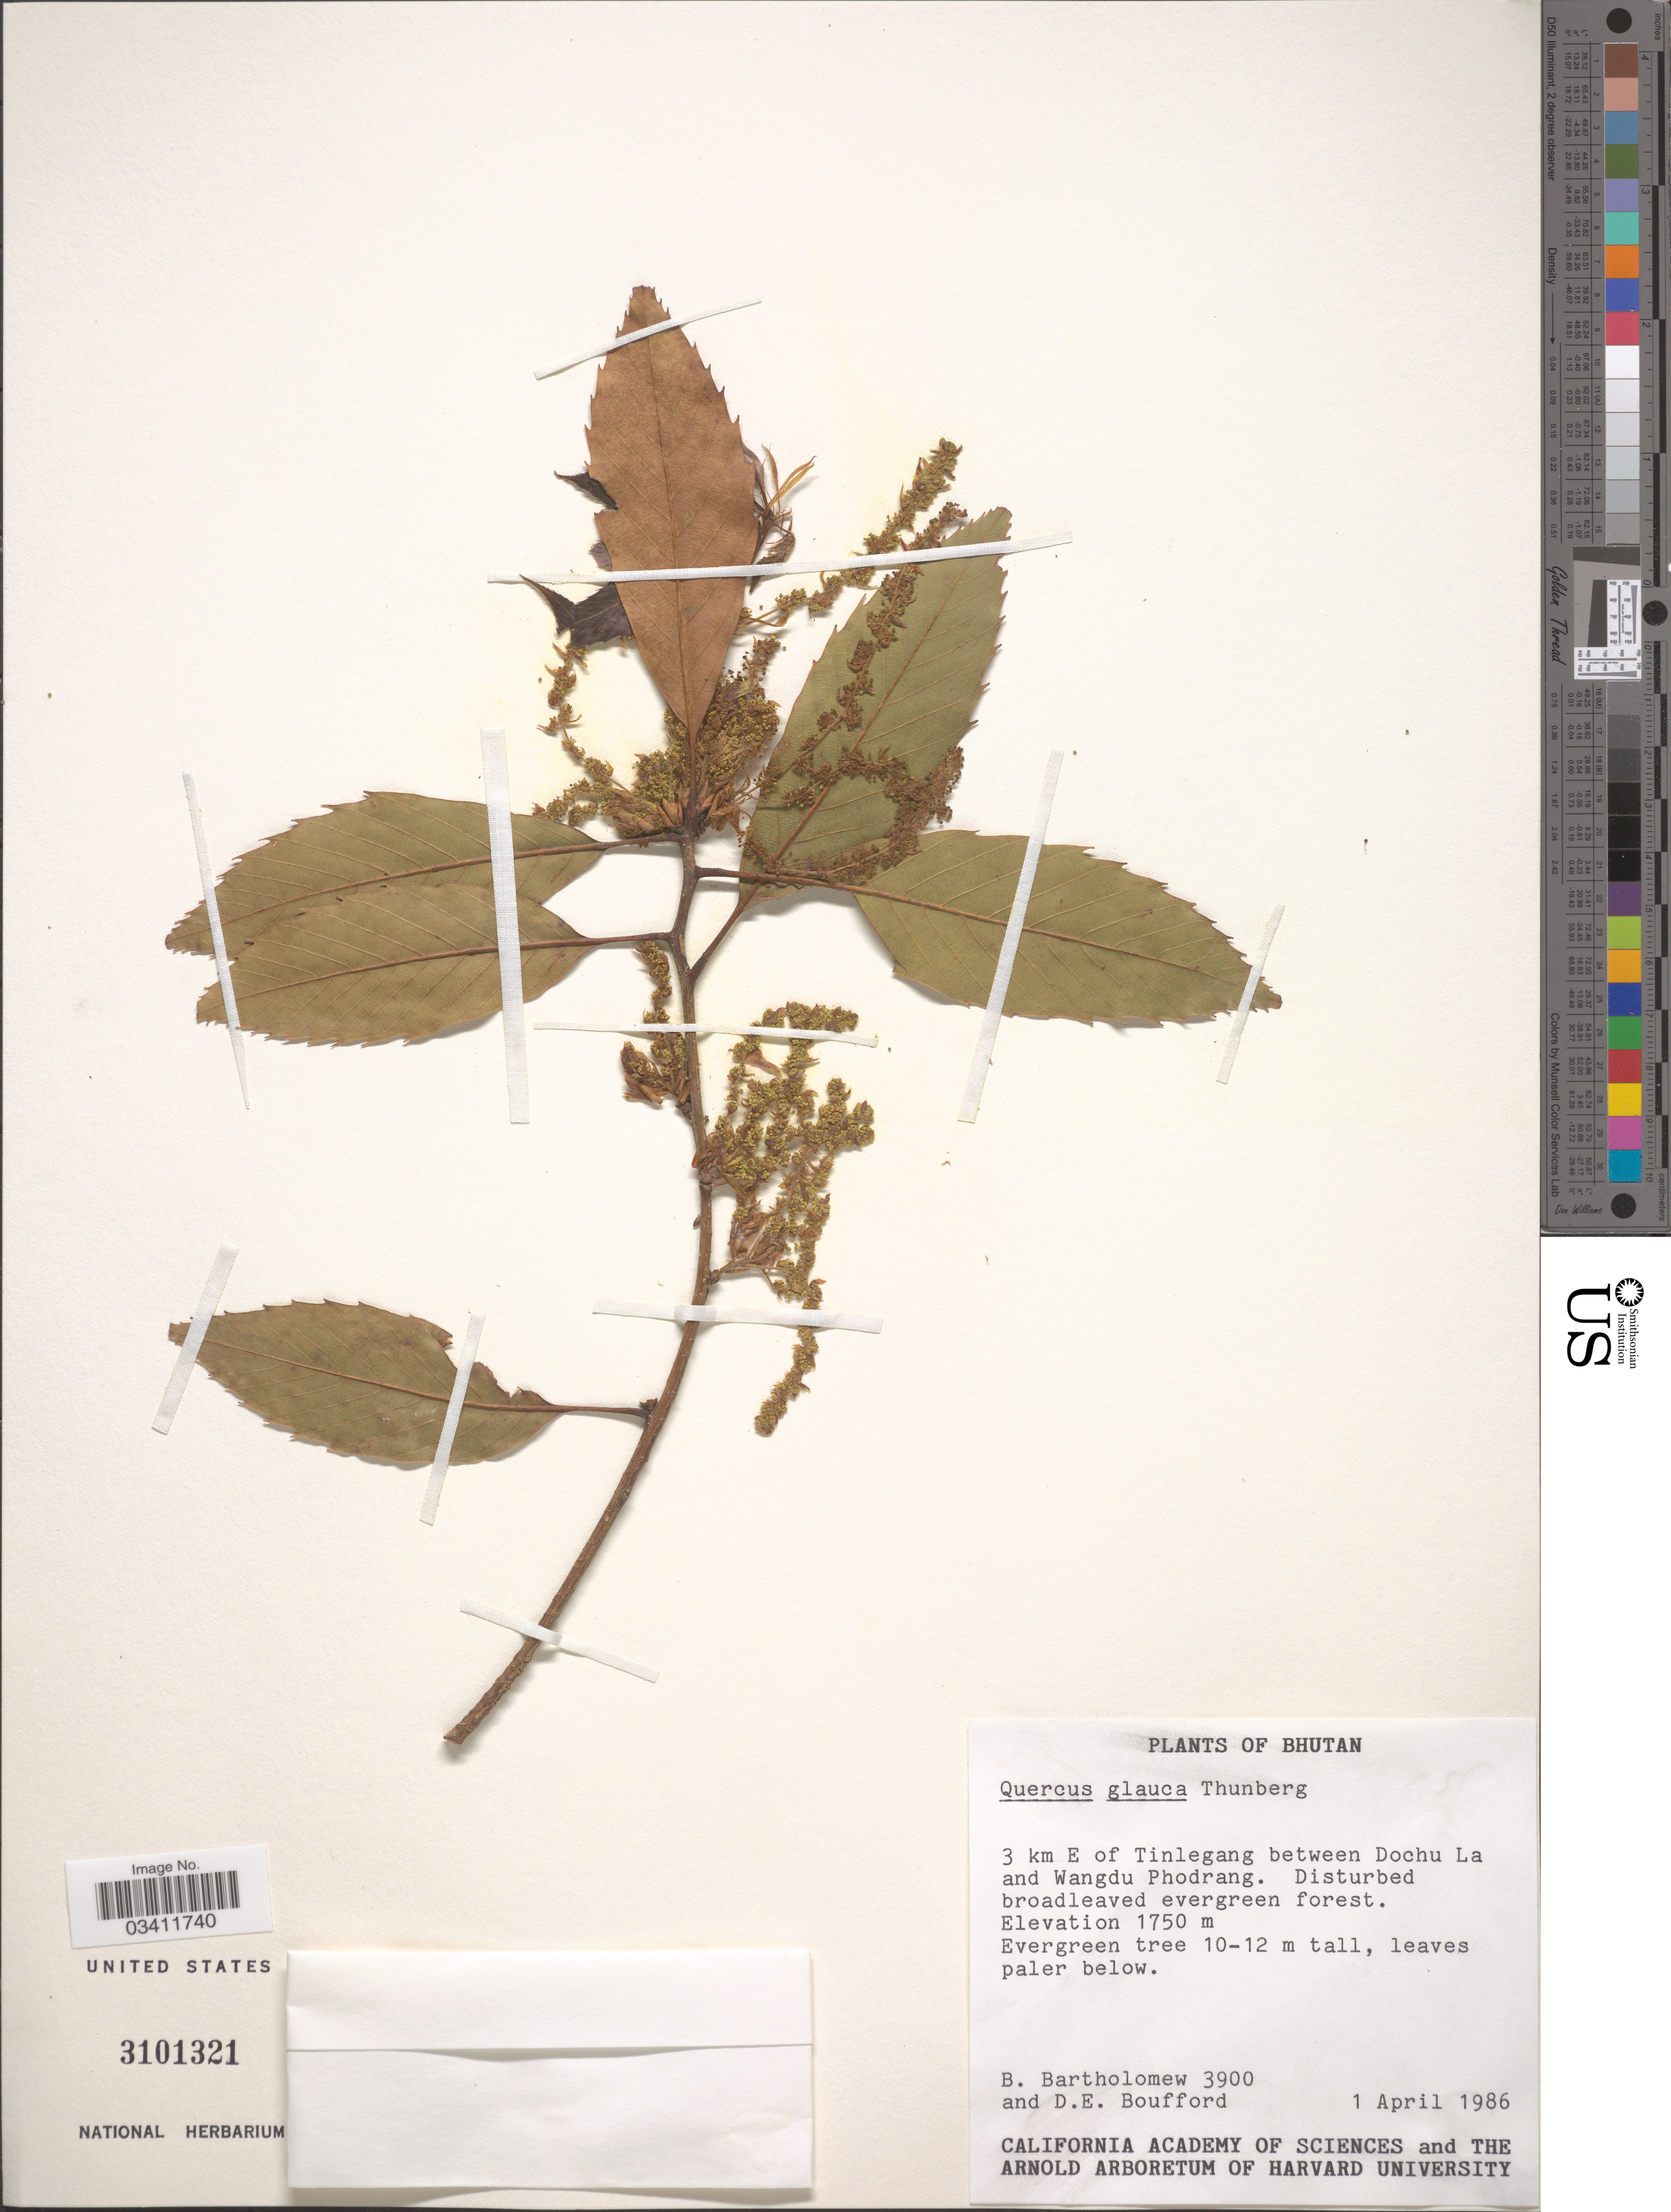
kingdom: Plantae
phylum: Tracheophyta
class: Magnoliopsida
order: Fagales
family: Fagaceae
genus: Quercus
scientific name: Quercus glauca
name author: Thunb.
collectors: B. Bartholomew & D. E. Boufford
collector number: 3900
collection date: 1986-04-01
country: Bhutan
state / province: Wangdue Phodrang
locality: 3 km E of Tinlegang between Dochu La and Wangdu Phodrang.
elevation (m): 1750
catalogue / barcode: US 3101321